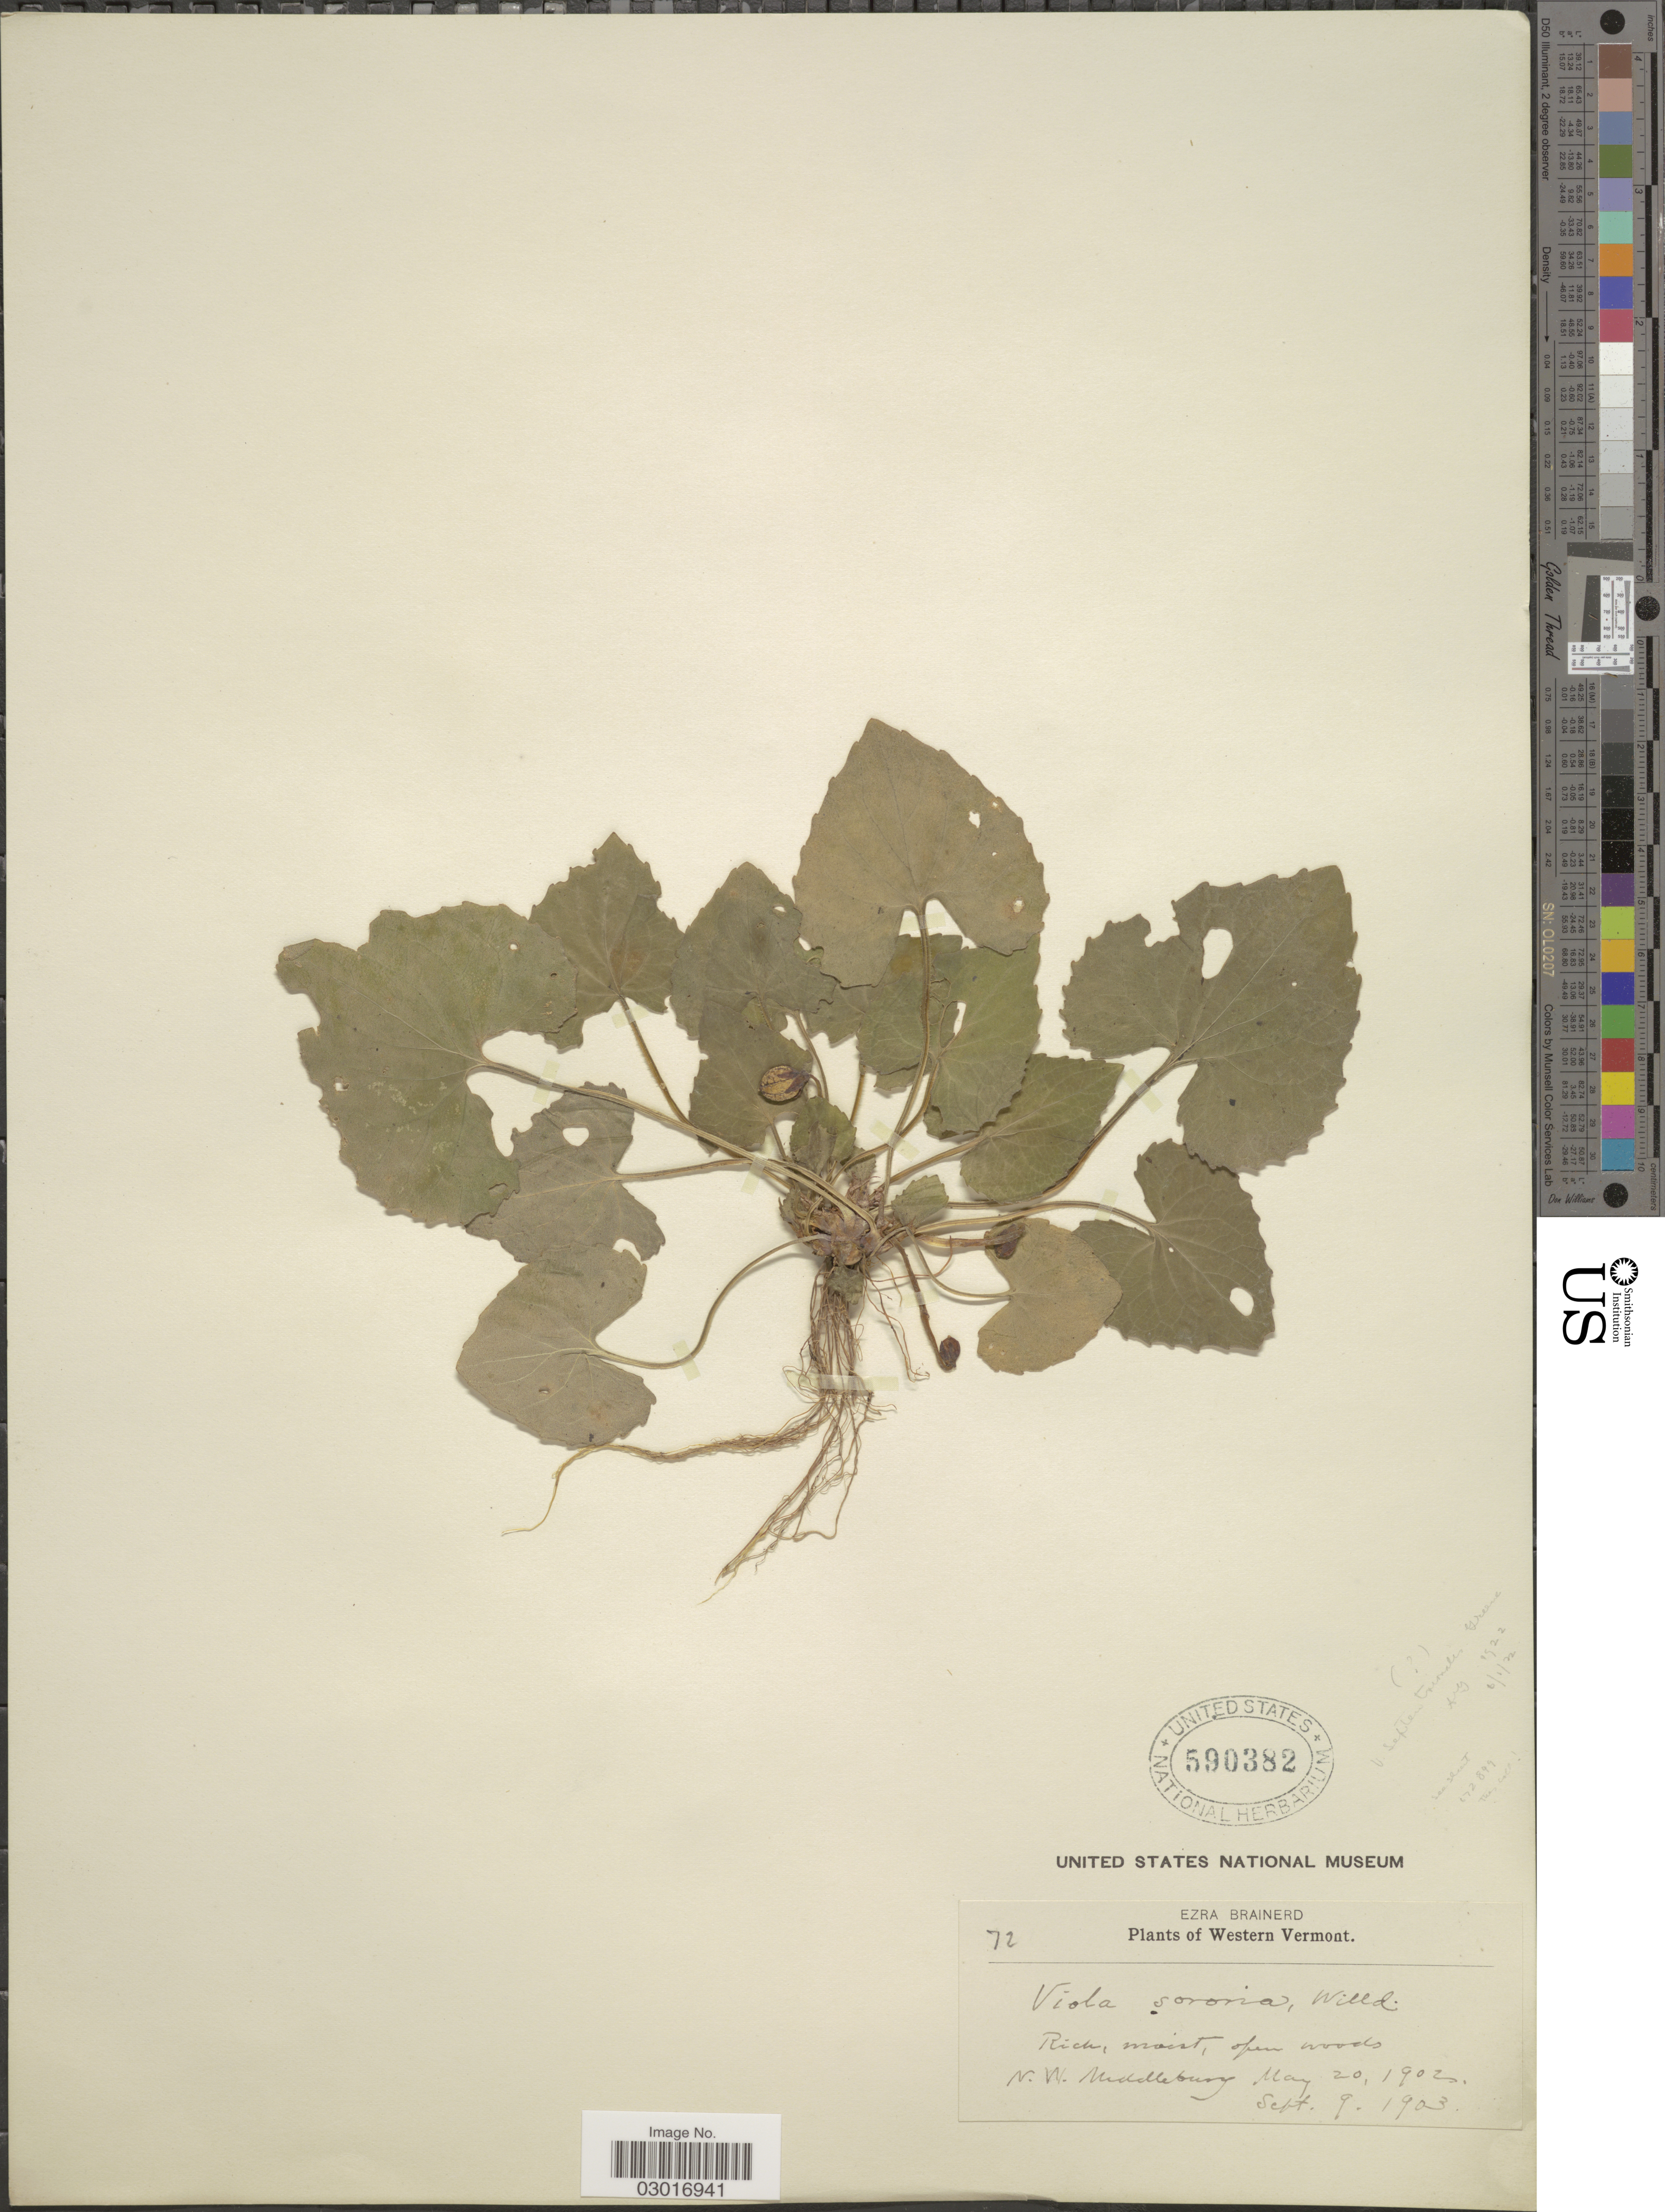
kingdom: Plantae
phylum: Tracheophyta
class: Magnoliopsida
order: Malpighiales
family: Violaceae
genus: Viola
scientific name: Viola sororia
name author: Willd.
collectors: E. Brainerd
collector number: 72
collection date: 1902-05-20/1903-09-09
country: United States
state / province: Vermont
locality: Western Vermont, N.W. Middlebury.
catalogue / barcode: US 590382